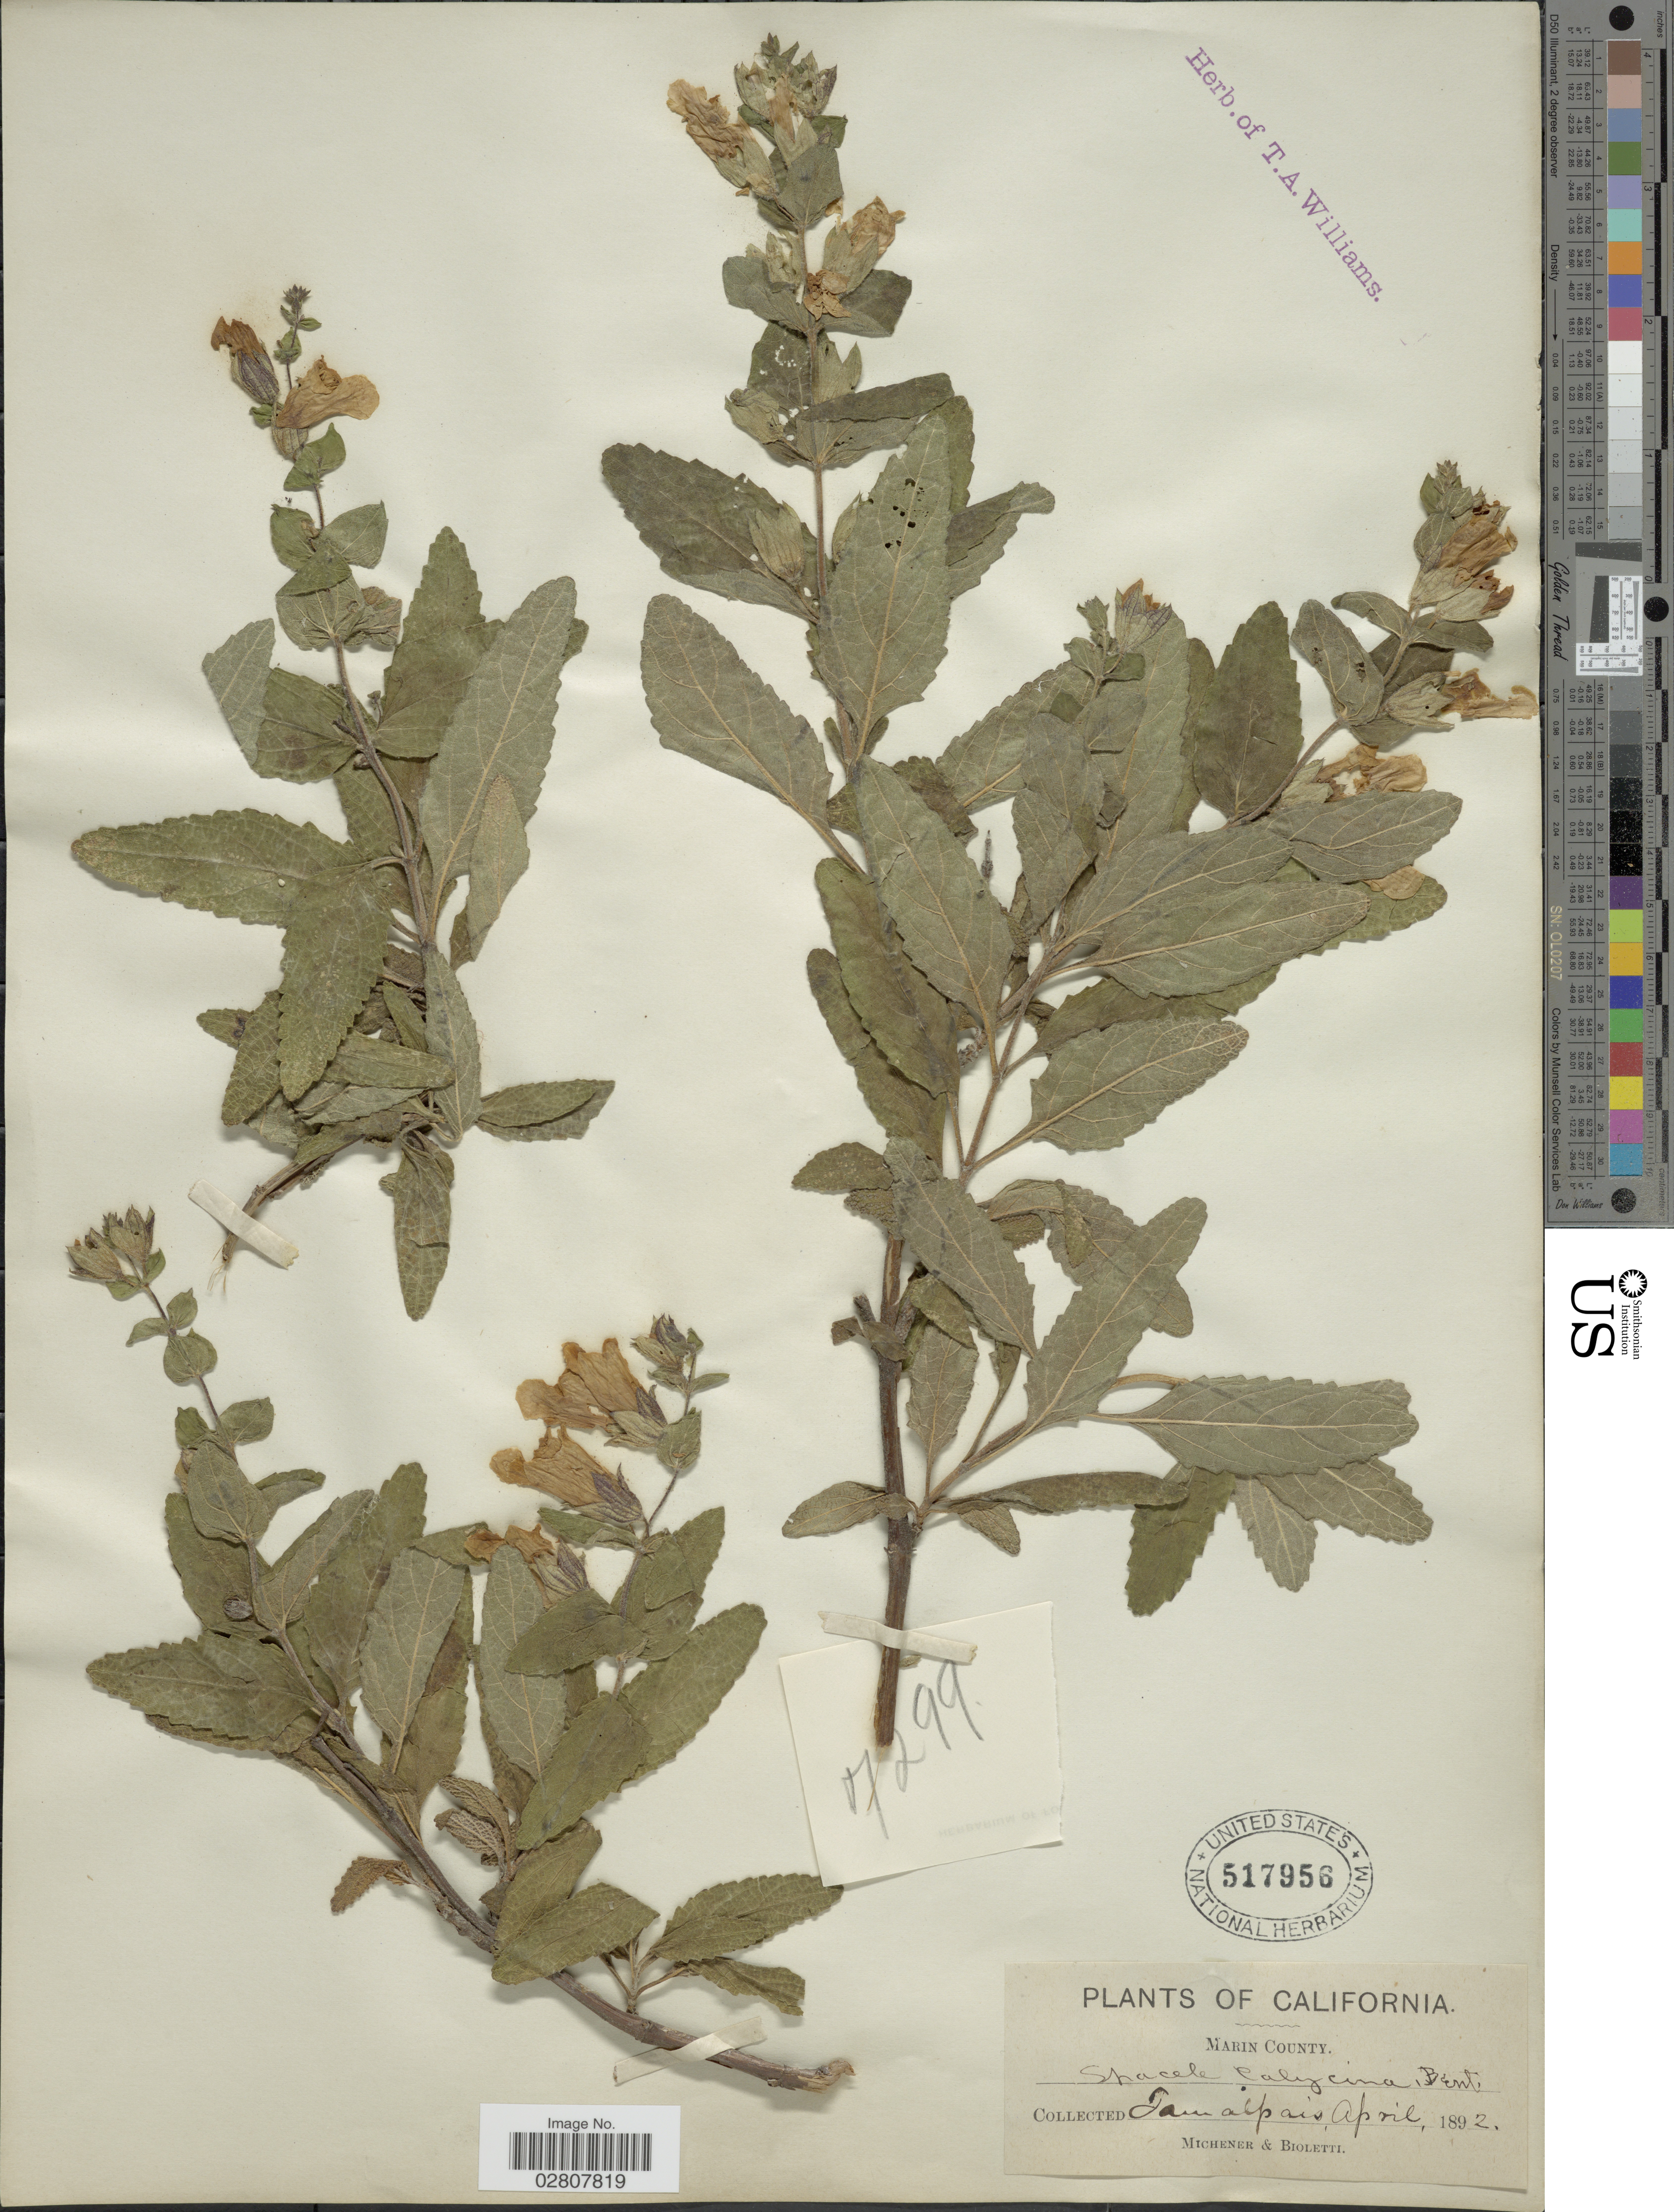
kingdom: Plantae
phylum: Tracheophyta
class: Magnoliopsida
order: Lamiales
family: Lamiaceae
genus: Lepechinia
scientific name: Lepechinia calycina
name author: (Benth.) Epling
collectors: -. Michener & -- Bioletti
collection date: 1892-04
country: United States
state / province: California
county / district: Marin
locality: Marin County. Tamalpais.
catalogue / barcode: US 517956